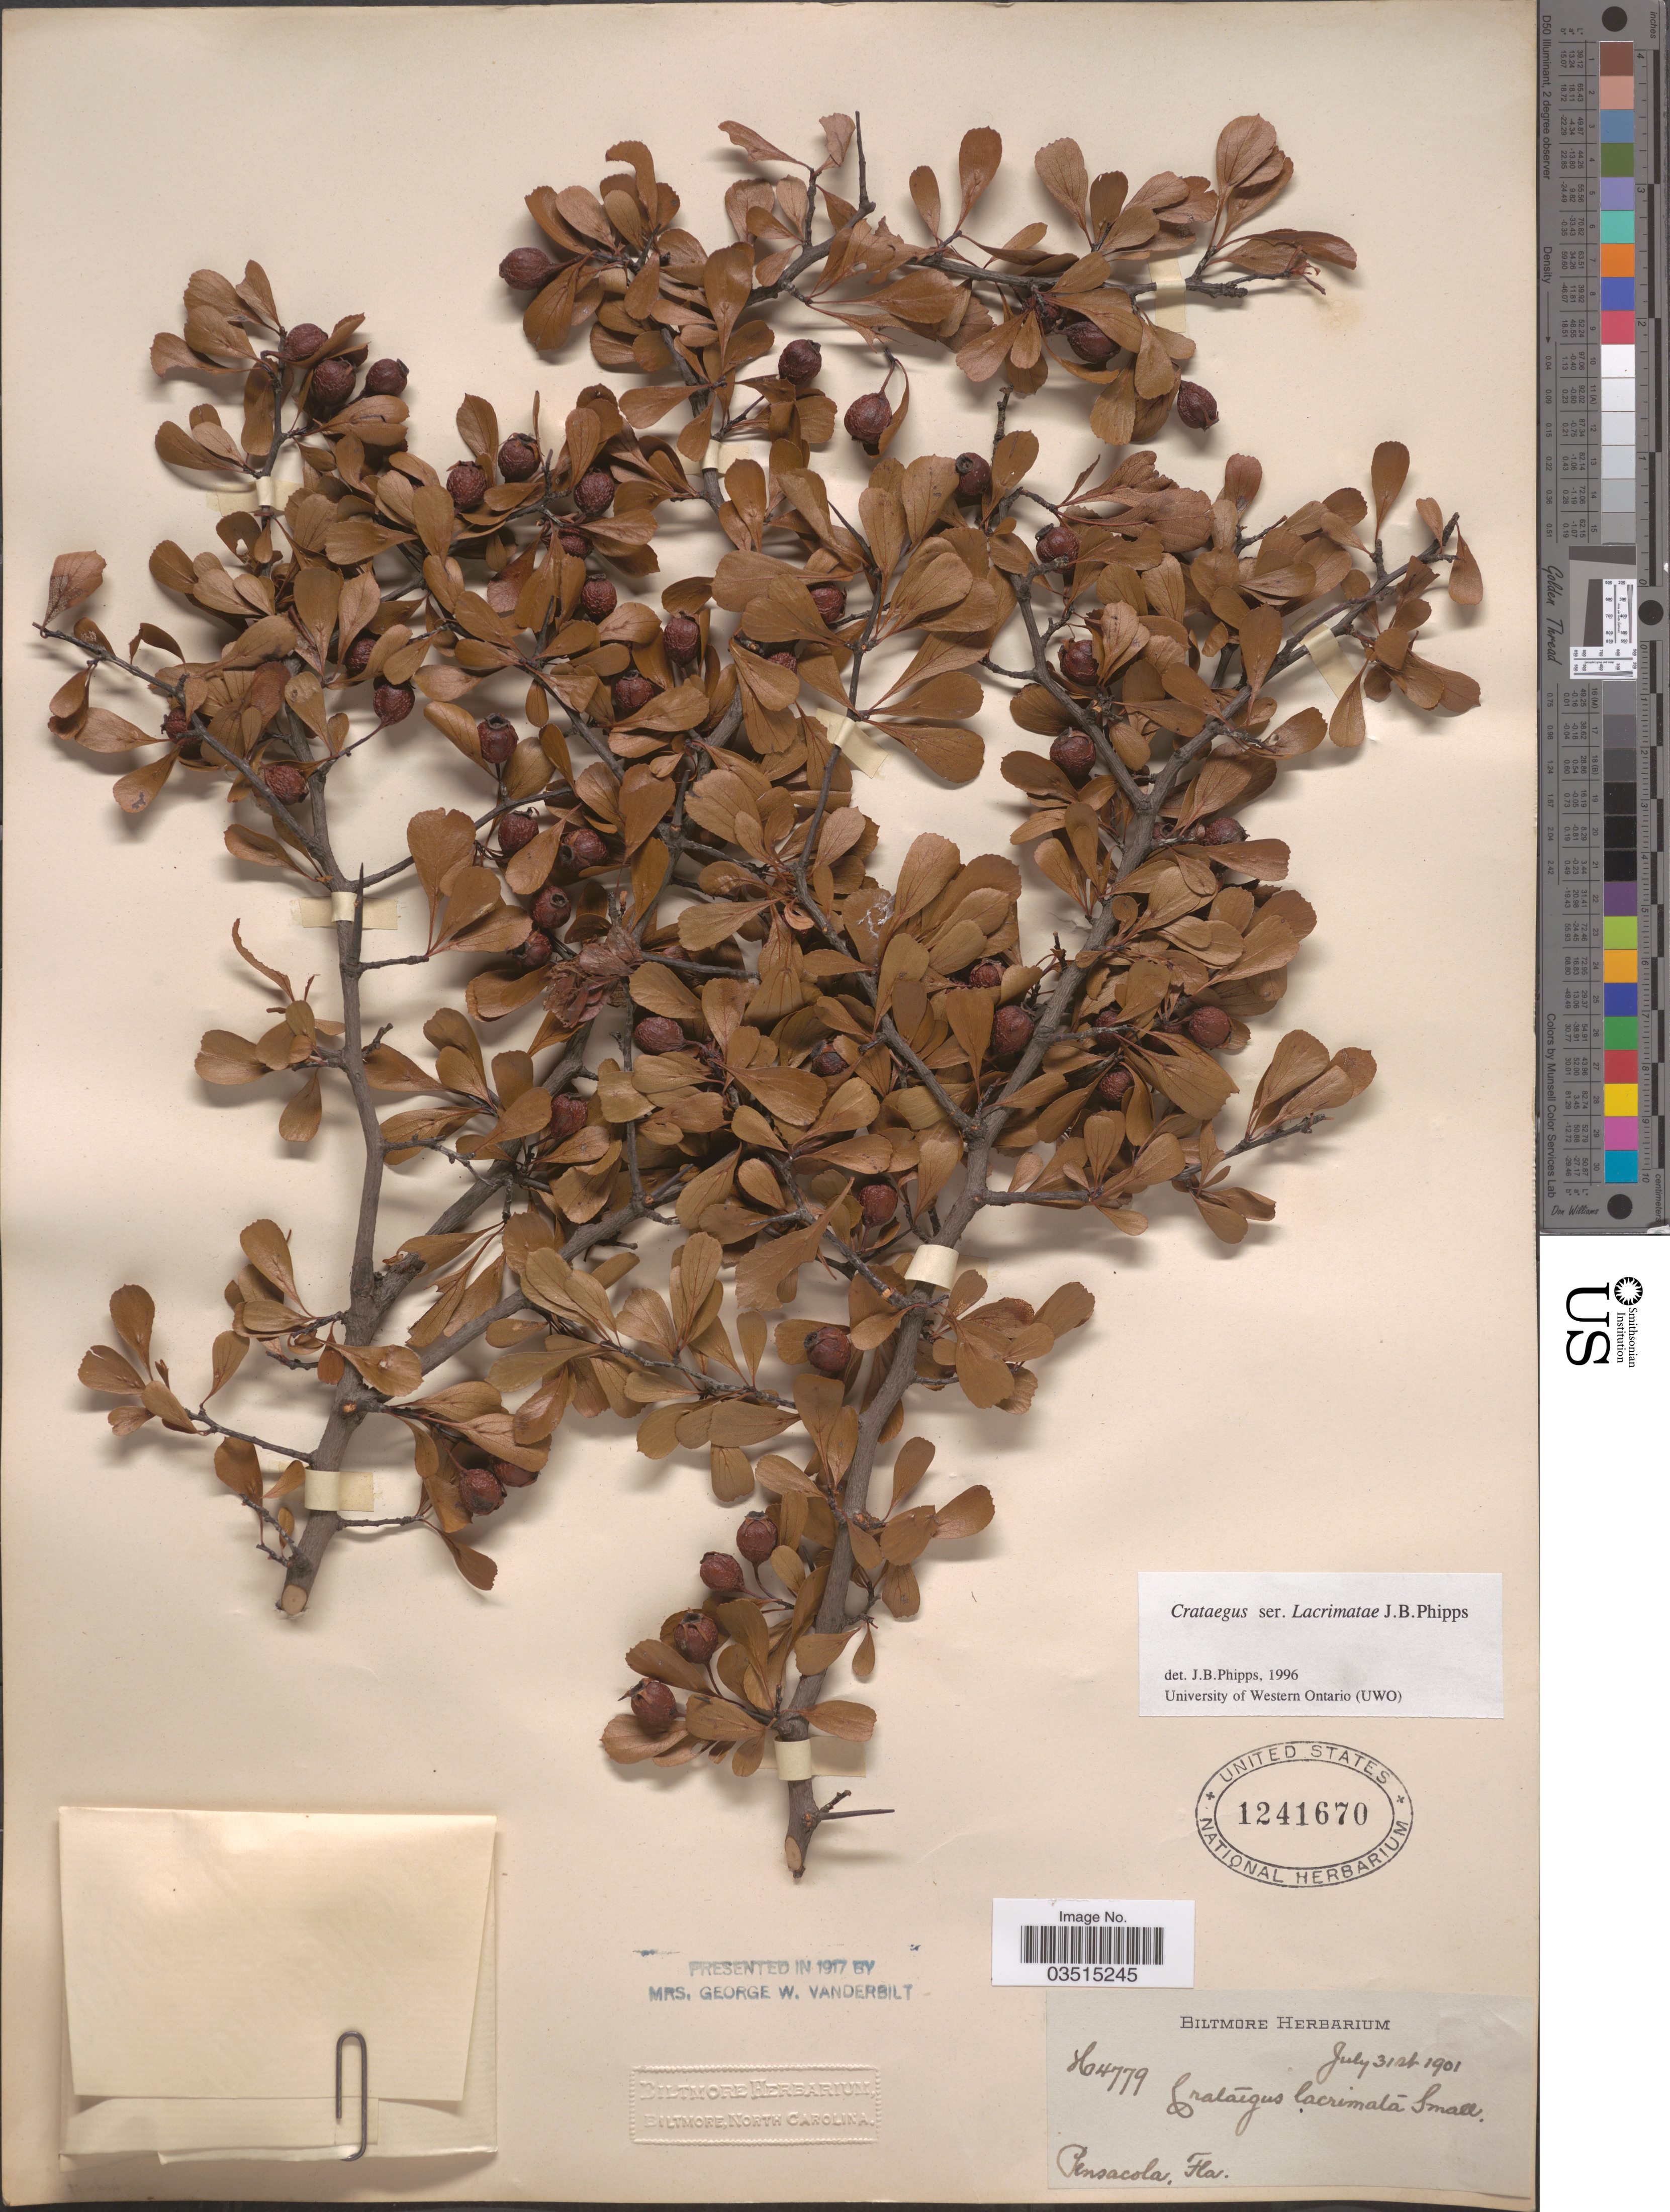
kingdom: Plantae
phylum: Tracheophyta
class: Magnoliopsida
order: Rosales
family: Rosaceae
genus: Crataegus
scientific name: Crataegus lacrimata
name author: Small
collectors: ex herb. Biltmore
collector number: H4779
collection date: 1901-07-31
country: United States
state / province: Florida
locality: Pensacola.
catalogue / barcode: US 1241670